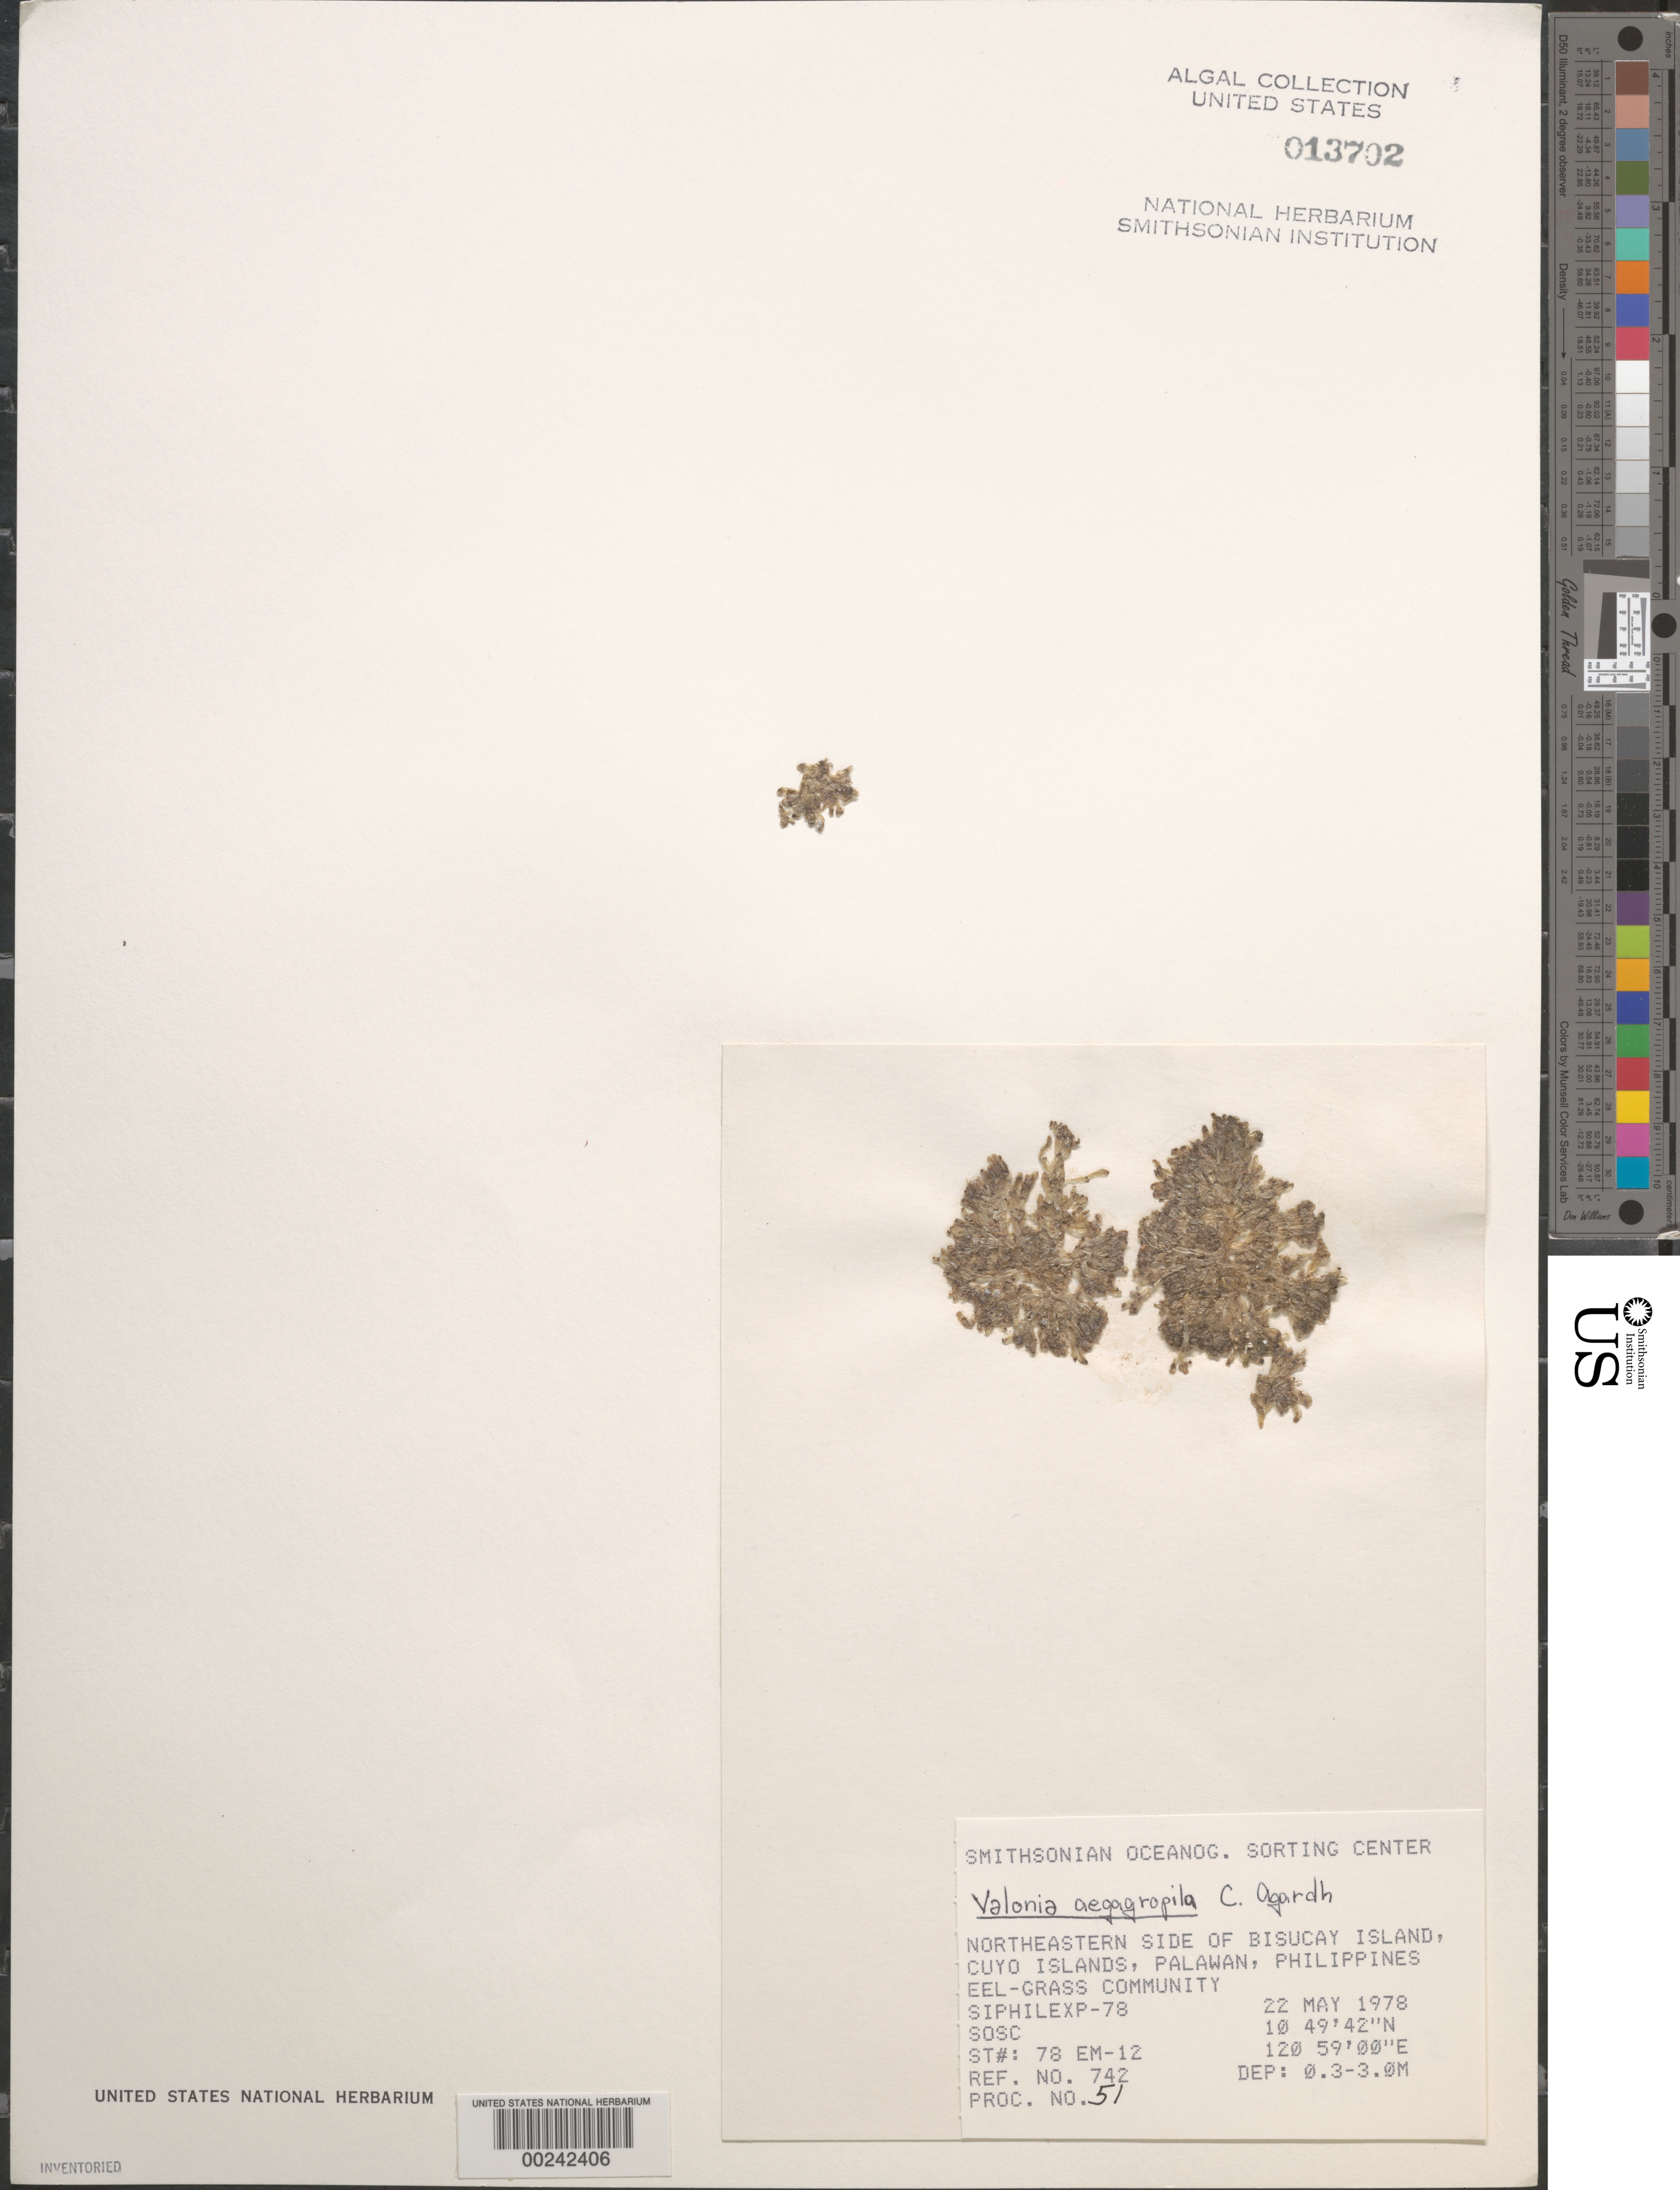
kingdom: Plantae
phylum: Chlorophyta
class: Ulvophyceae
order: Siphonocladales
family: Valoniaceae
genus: Valonia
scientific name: Valonia aegagropila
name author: C. Agardh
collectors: SOSC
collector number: Station 78 Em-12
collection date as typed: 22 May 1978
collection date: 1978-05-22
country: Philippines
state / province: Mimaropa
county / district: Palawan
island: Bisucay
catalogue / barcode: US 13702